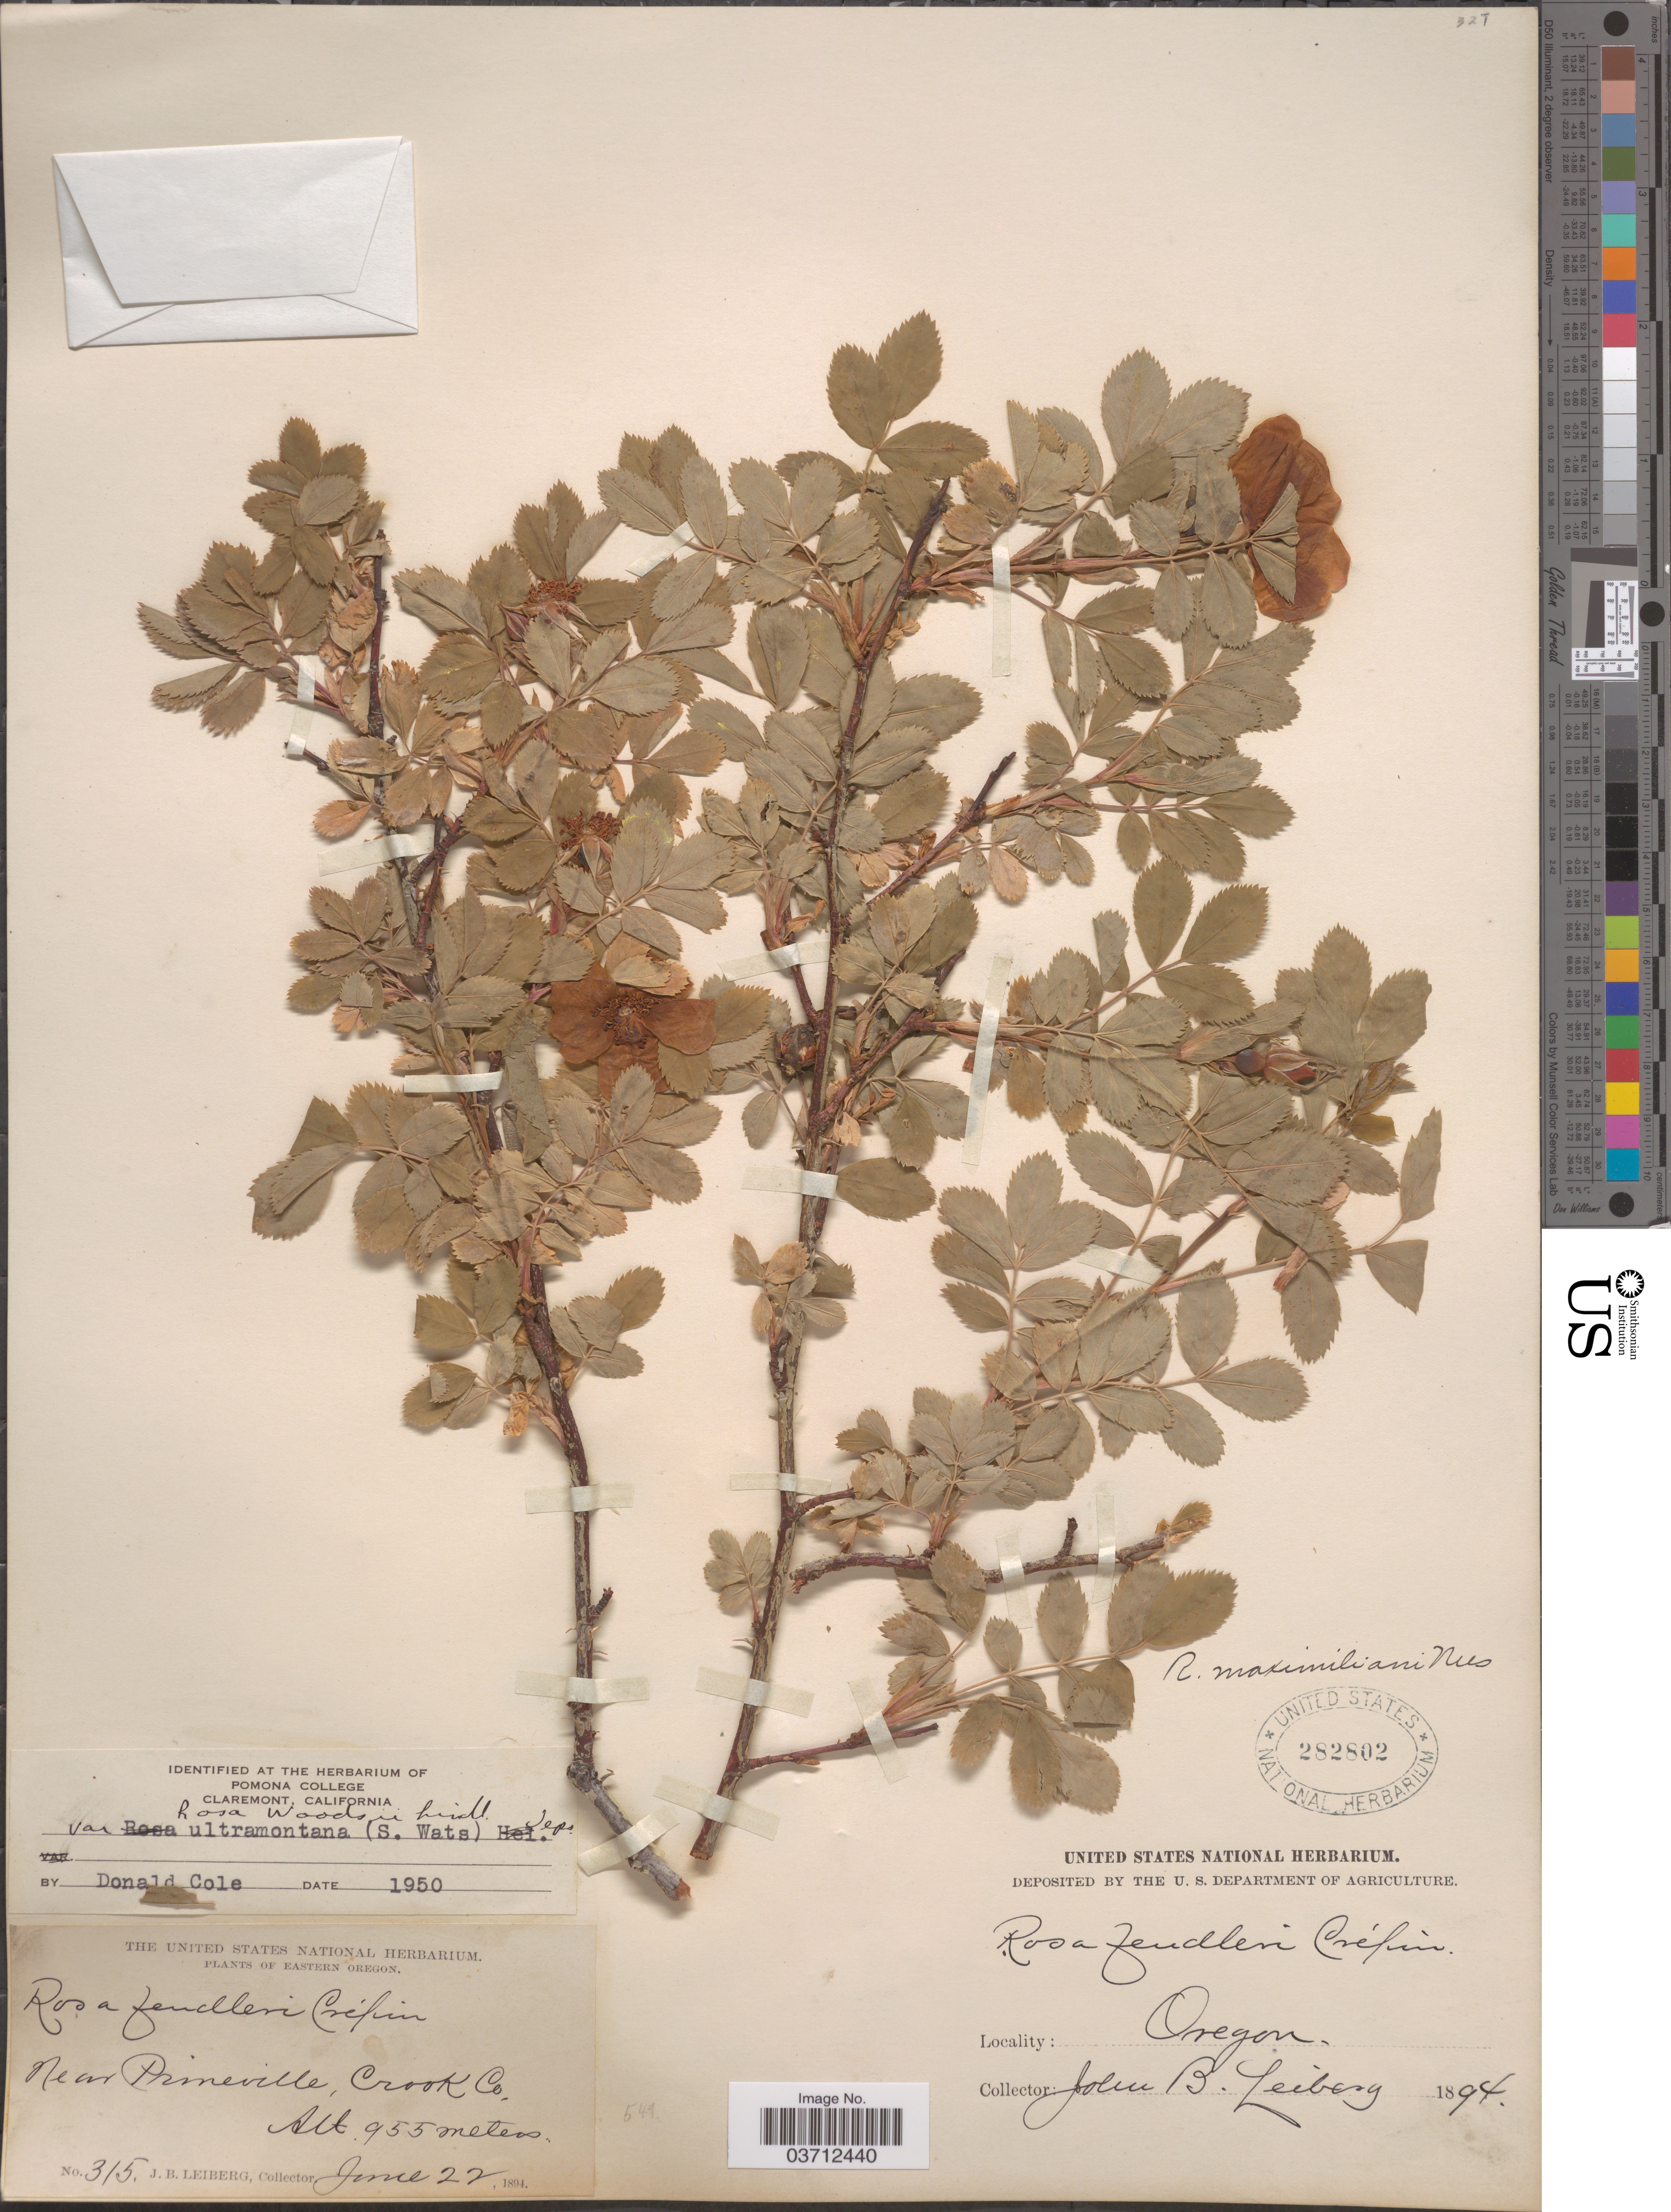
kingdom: Plantae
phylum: Tracheophyta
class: Magnoliopsida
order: Rosales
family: Rosaceae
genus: Rosa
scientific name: Rosa woodsii var. ultramontana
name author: Lindl.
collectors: J. B. Leiberg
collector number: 315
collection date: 1894-06-22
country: United States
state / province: Oregon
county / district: Crook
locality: Eastern Oregon. Near Prineville, Crook Co.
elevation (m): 955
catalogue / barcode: US 282802